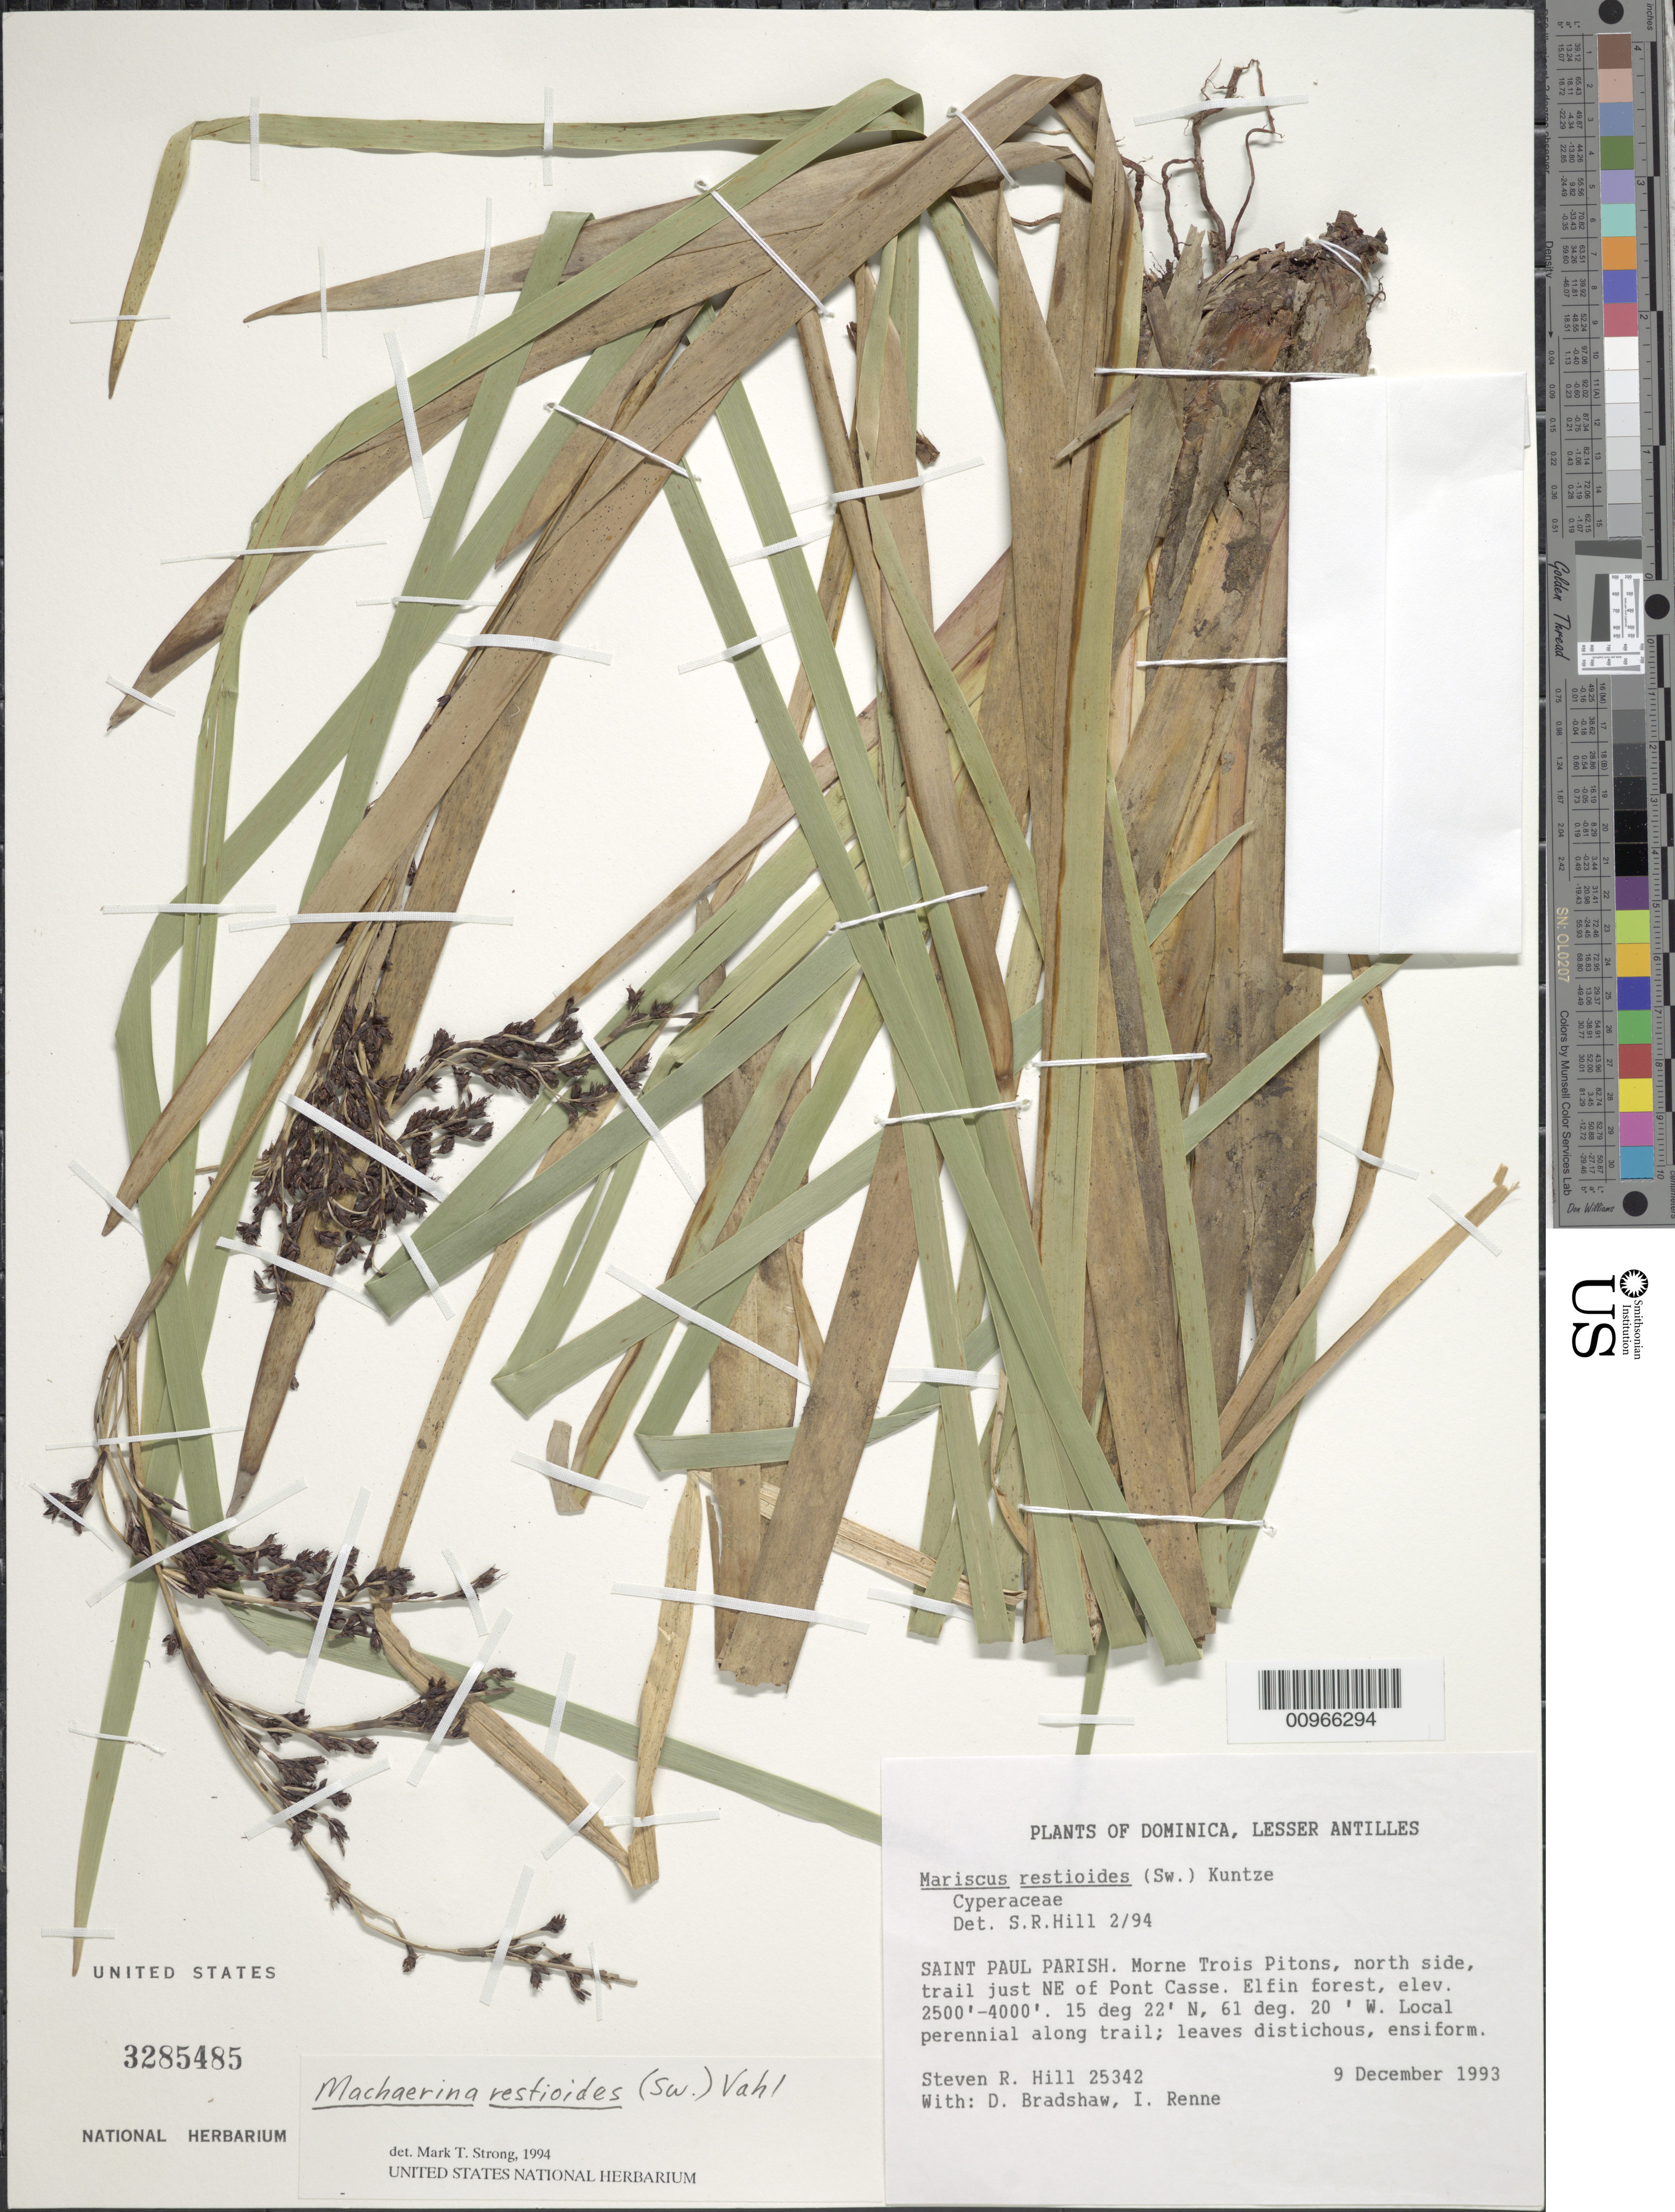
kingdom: Plantae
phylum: Tracheophyta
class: Liliopsida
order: Poales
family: Cyperaceae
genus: Machaerina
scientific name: Machaerina restioides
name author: (Sw.) Vahl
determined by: Strong, M. T., (US), Smithsonian Institution - National Museum of Natural History (UNITED STATES)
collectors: S. R. Hill, D. Bradshaw & I. Renne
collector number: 25342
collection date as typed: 09 Dec 1993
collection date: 1993-12-09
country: Dominica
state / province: St. Paul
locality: Morne Trois Pitons, north side, trail just NE of Pont Casse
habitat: Elfin forest, along trail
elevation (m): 762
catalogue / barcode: US 3285485